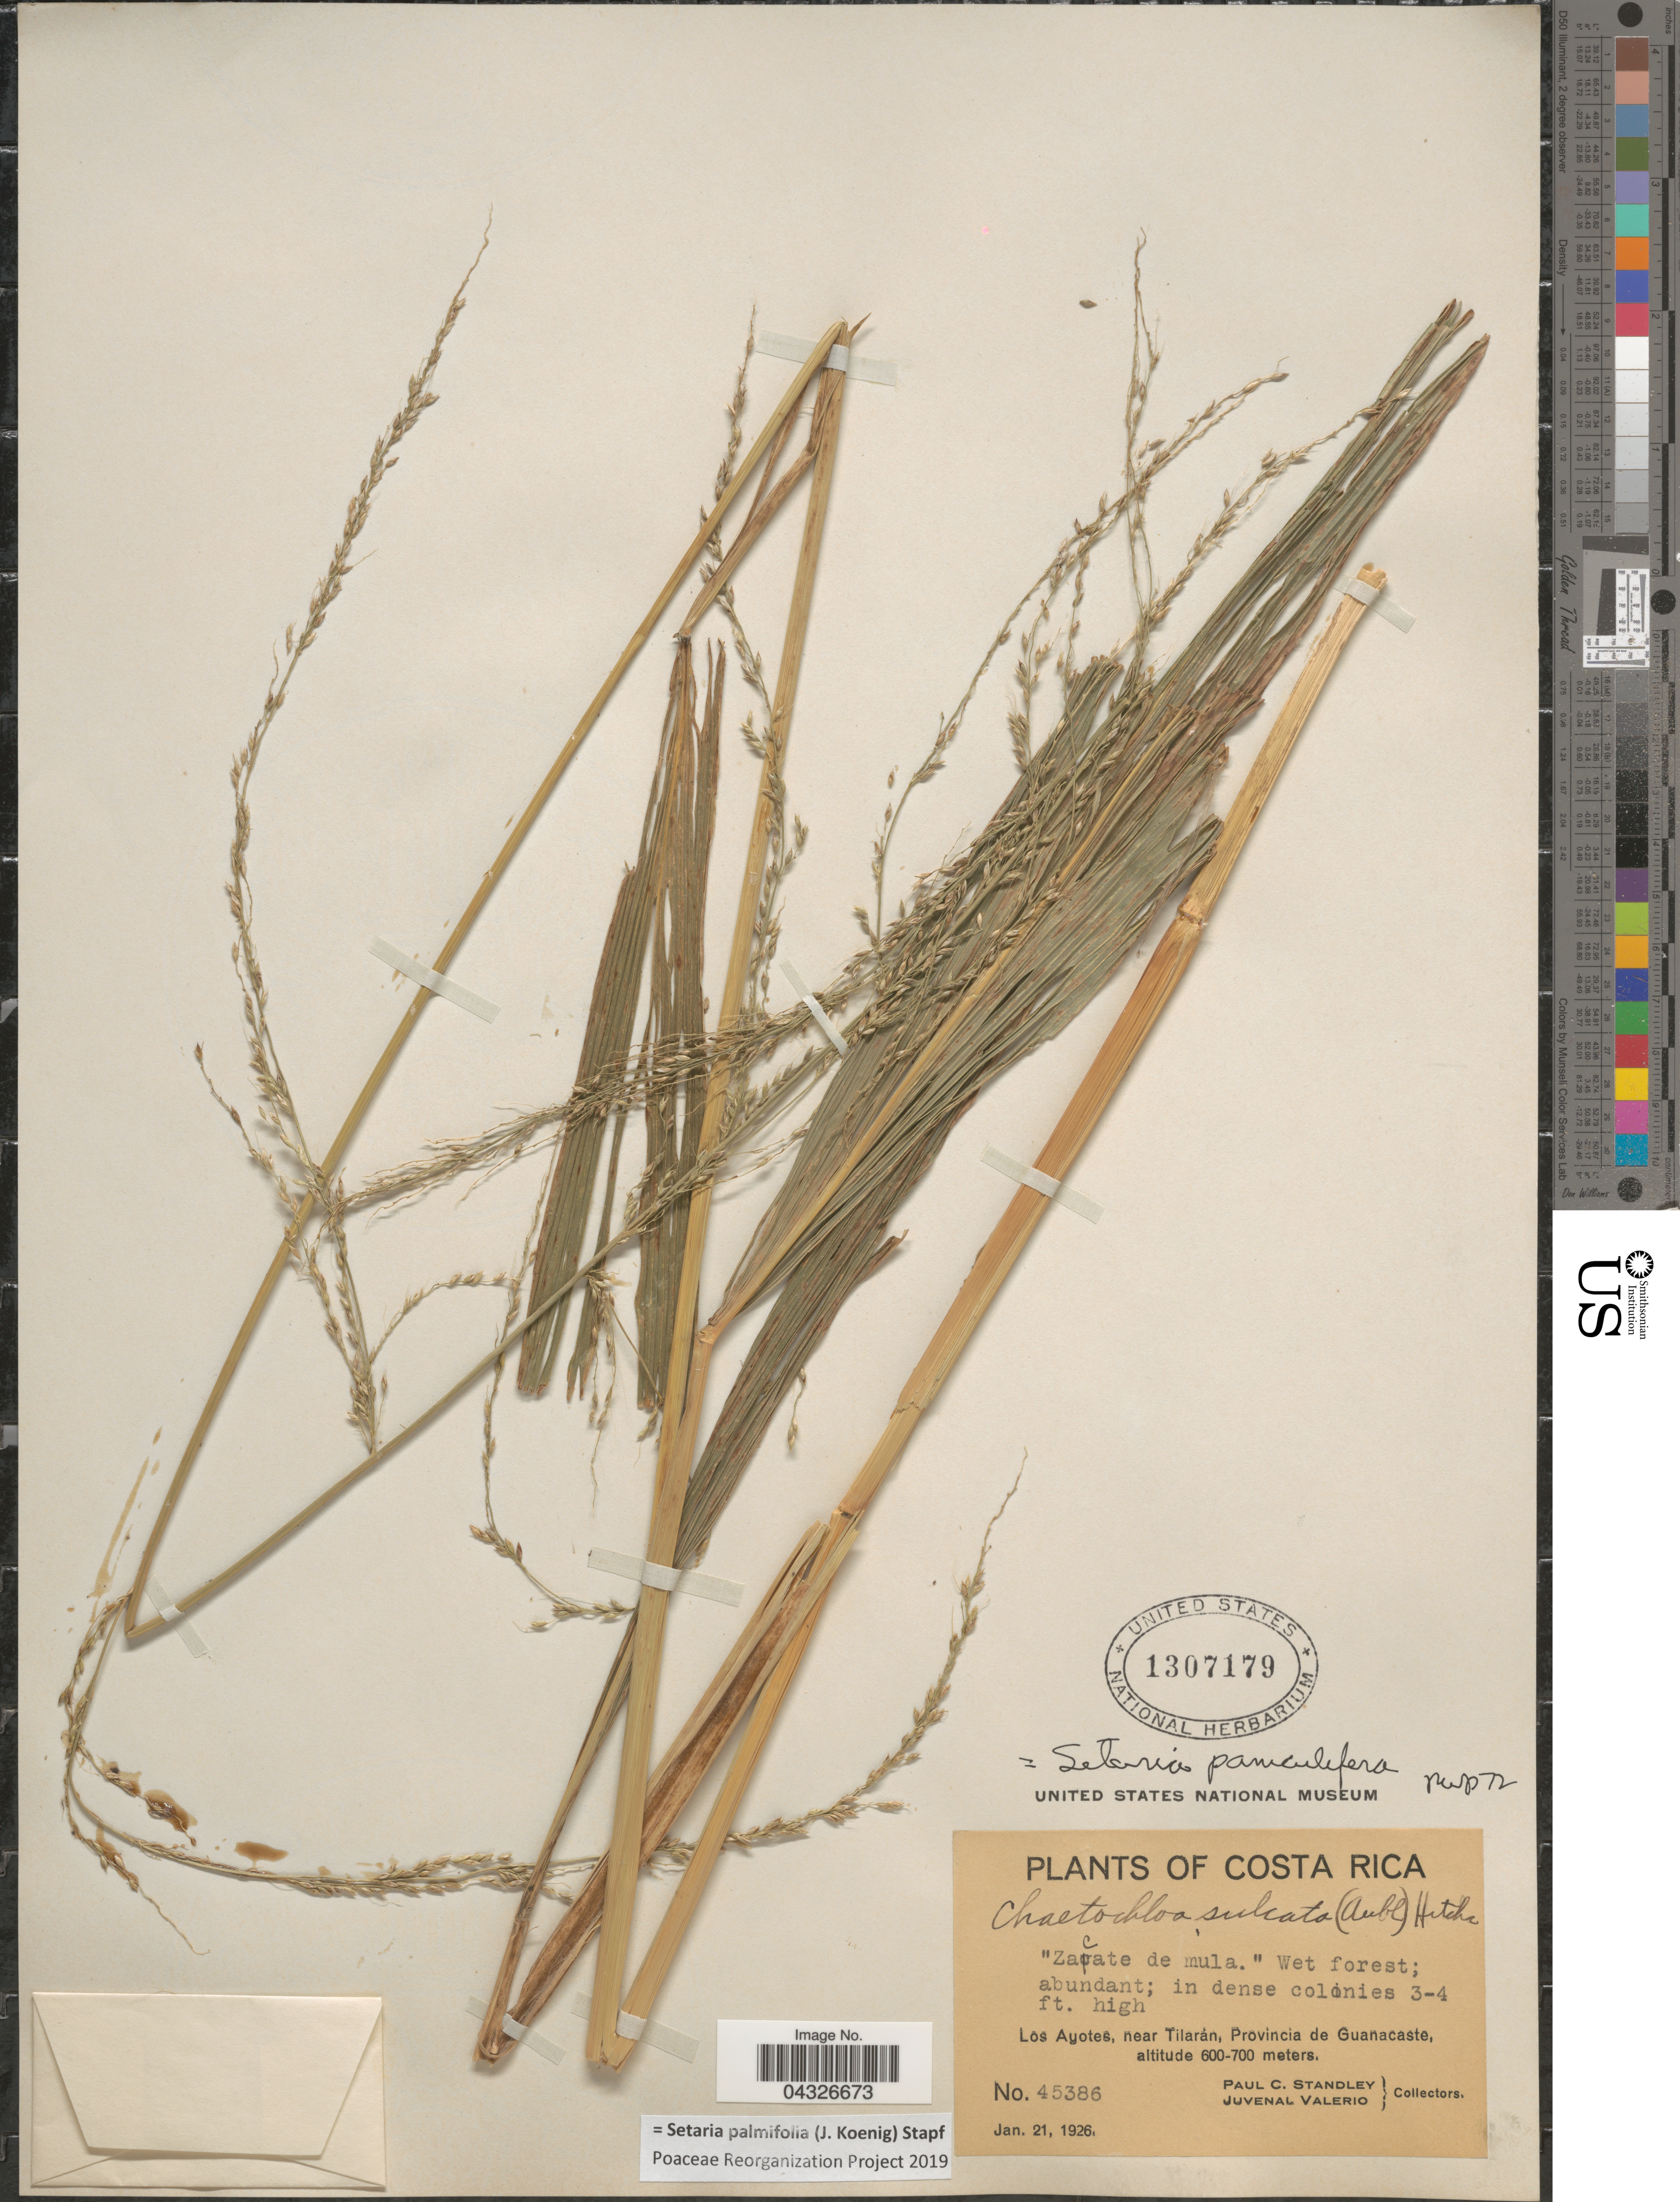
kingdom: Plantae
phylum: Tracheophyta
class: Liliopsida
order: Poales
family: Poaceae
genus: Setaria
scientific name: Setaria palmifolia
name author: (J. Koenig) Stapf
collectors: P. C. Standley & J. Valerio R.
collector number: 45386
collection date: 1926-01-21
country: Costa Rica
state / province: Guanacaste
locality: Los Ayotes, near Tilarán.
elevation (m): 600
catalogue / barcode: US 1307179